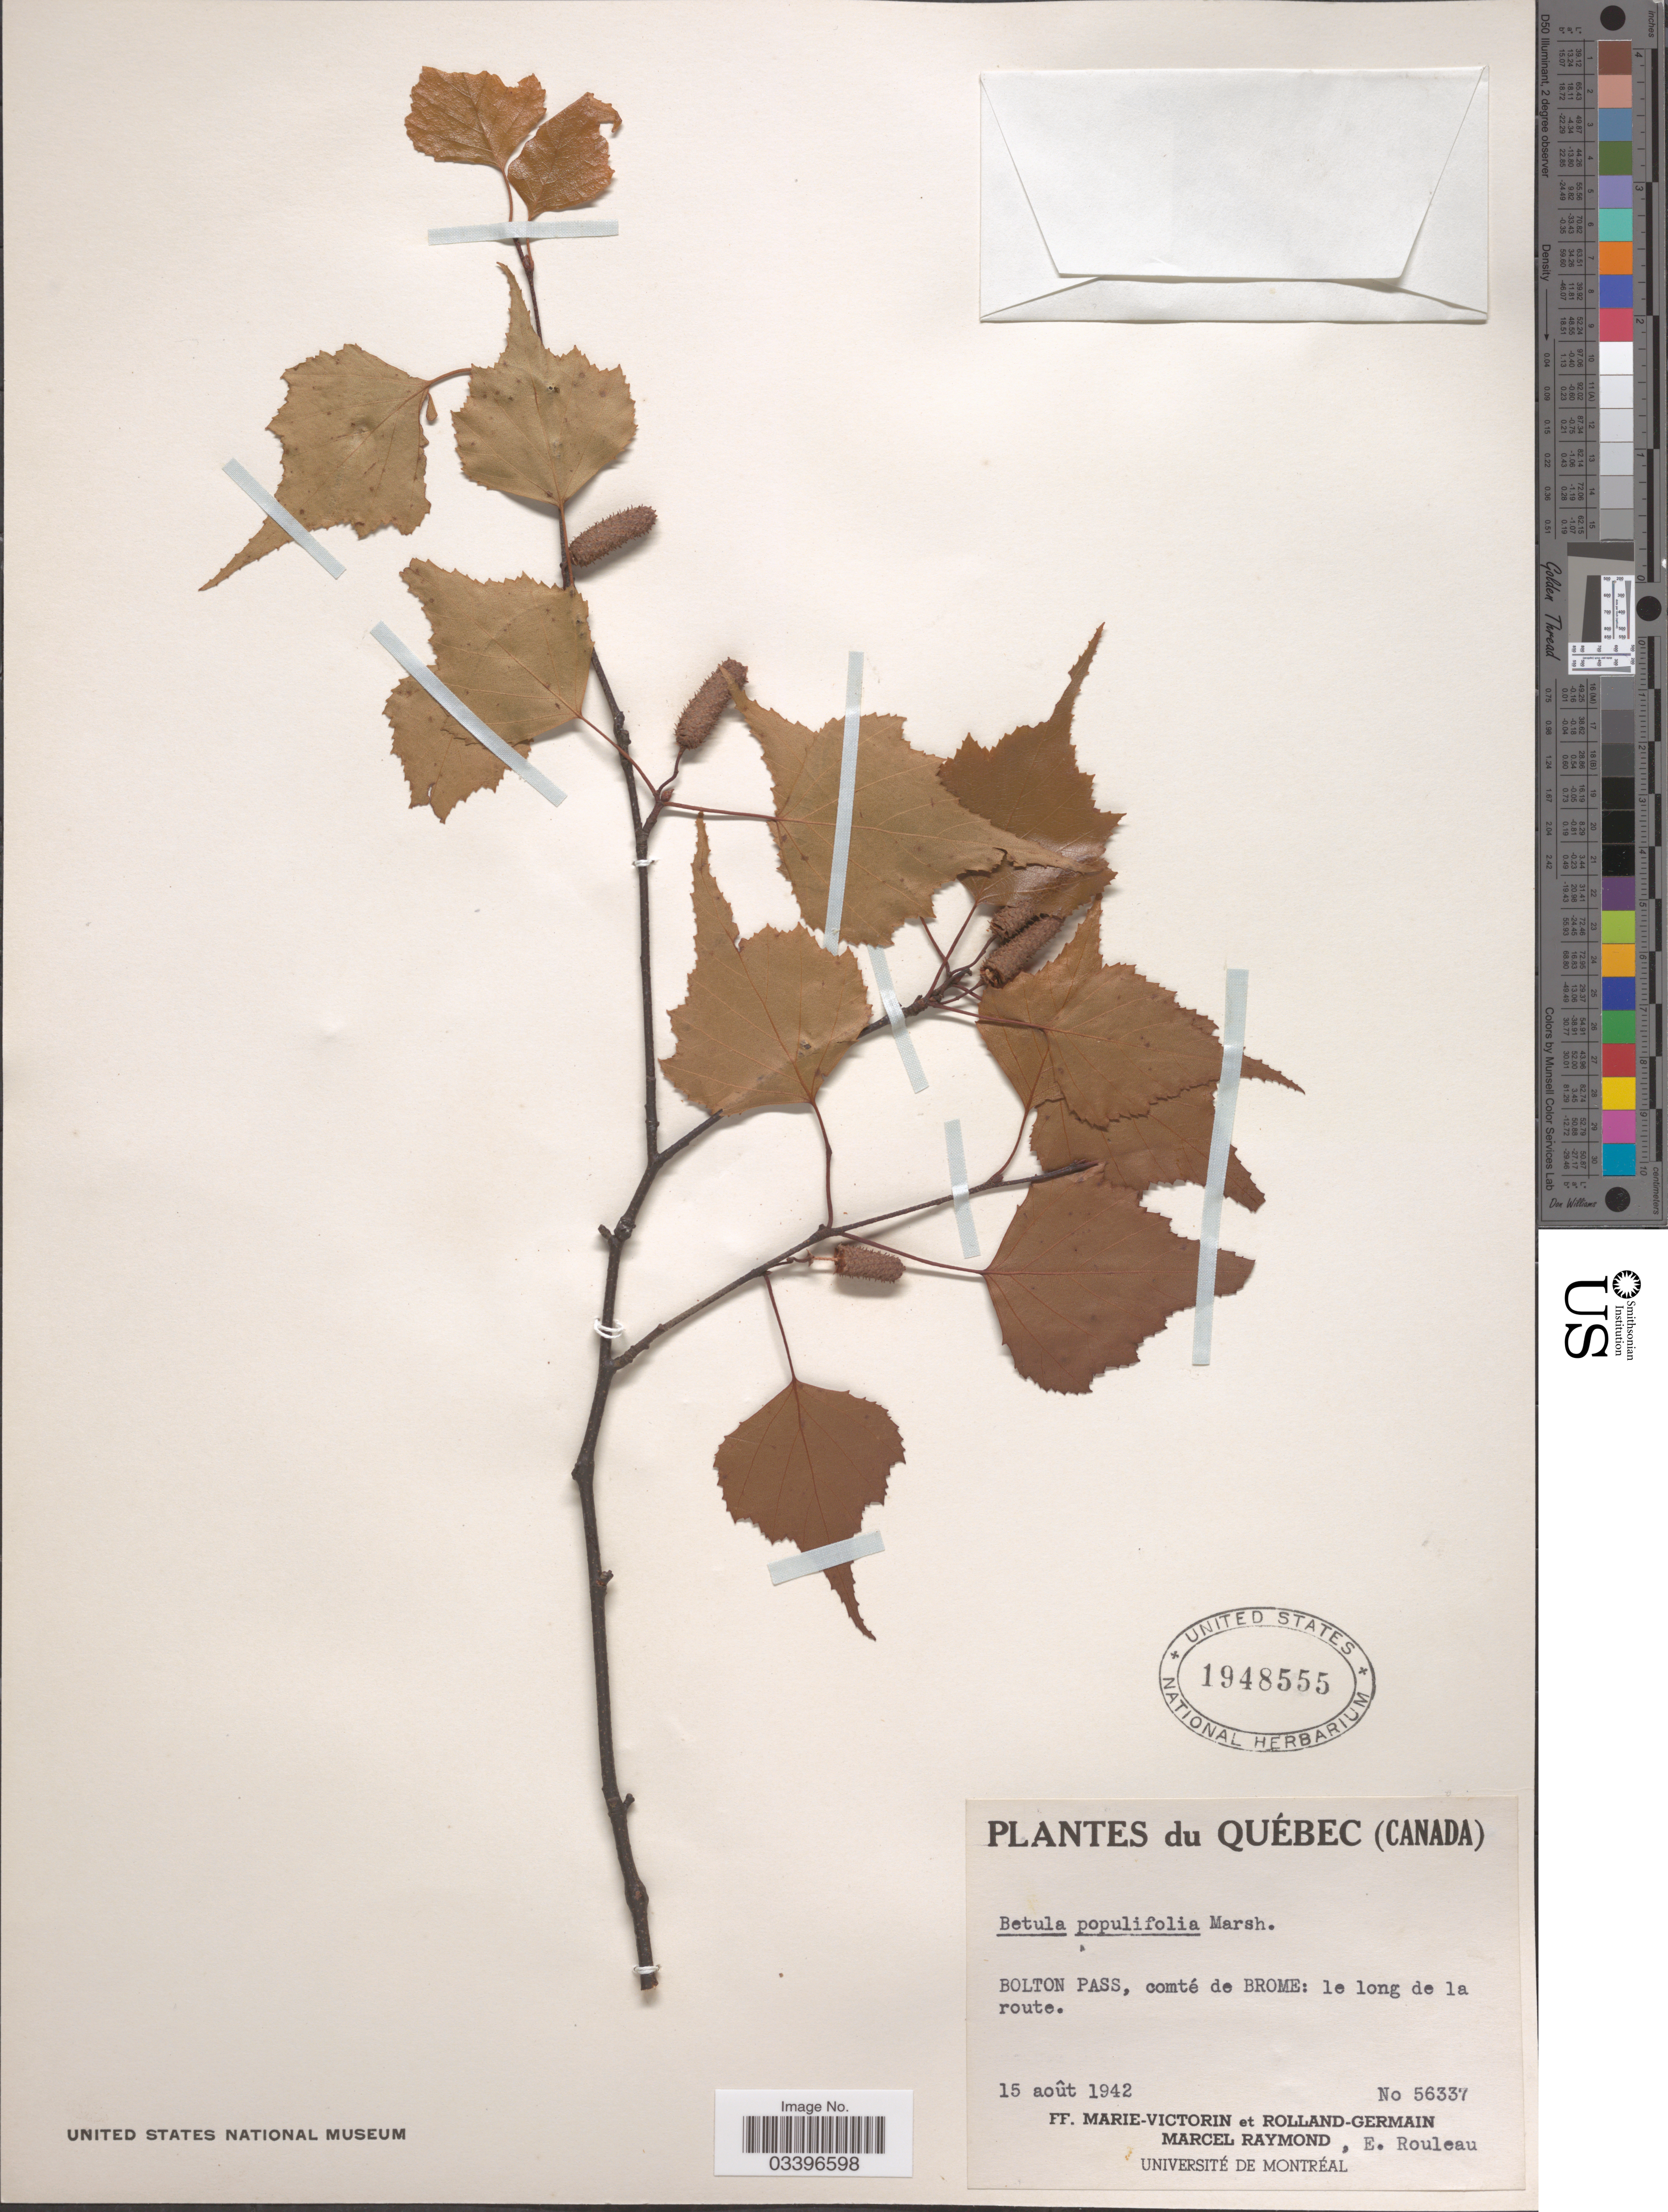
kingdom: Plantae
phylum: Tracheophyta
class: Magnoliopsida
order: Fagales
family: Betulaceae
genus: Betula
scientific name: Betula populifolia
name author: Marshall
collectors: F. Marie-Victorin, Rolland-Germain, M. Raymond & E. Rouleau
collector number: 56337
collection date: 1942-08-15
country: Canada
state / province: Quebec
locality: Bolton Pass, comté de Brome: le long de la route.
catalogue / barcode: US 1948555